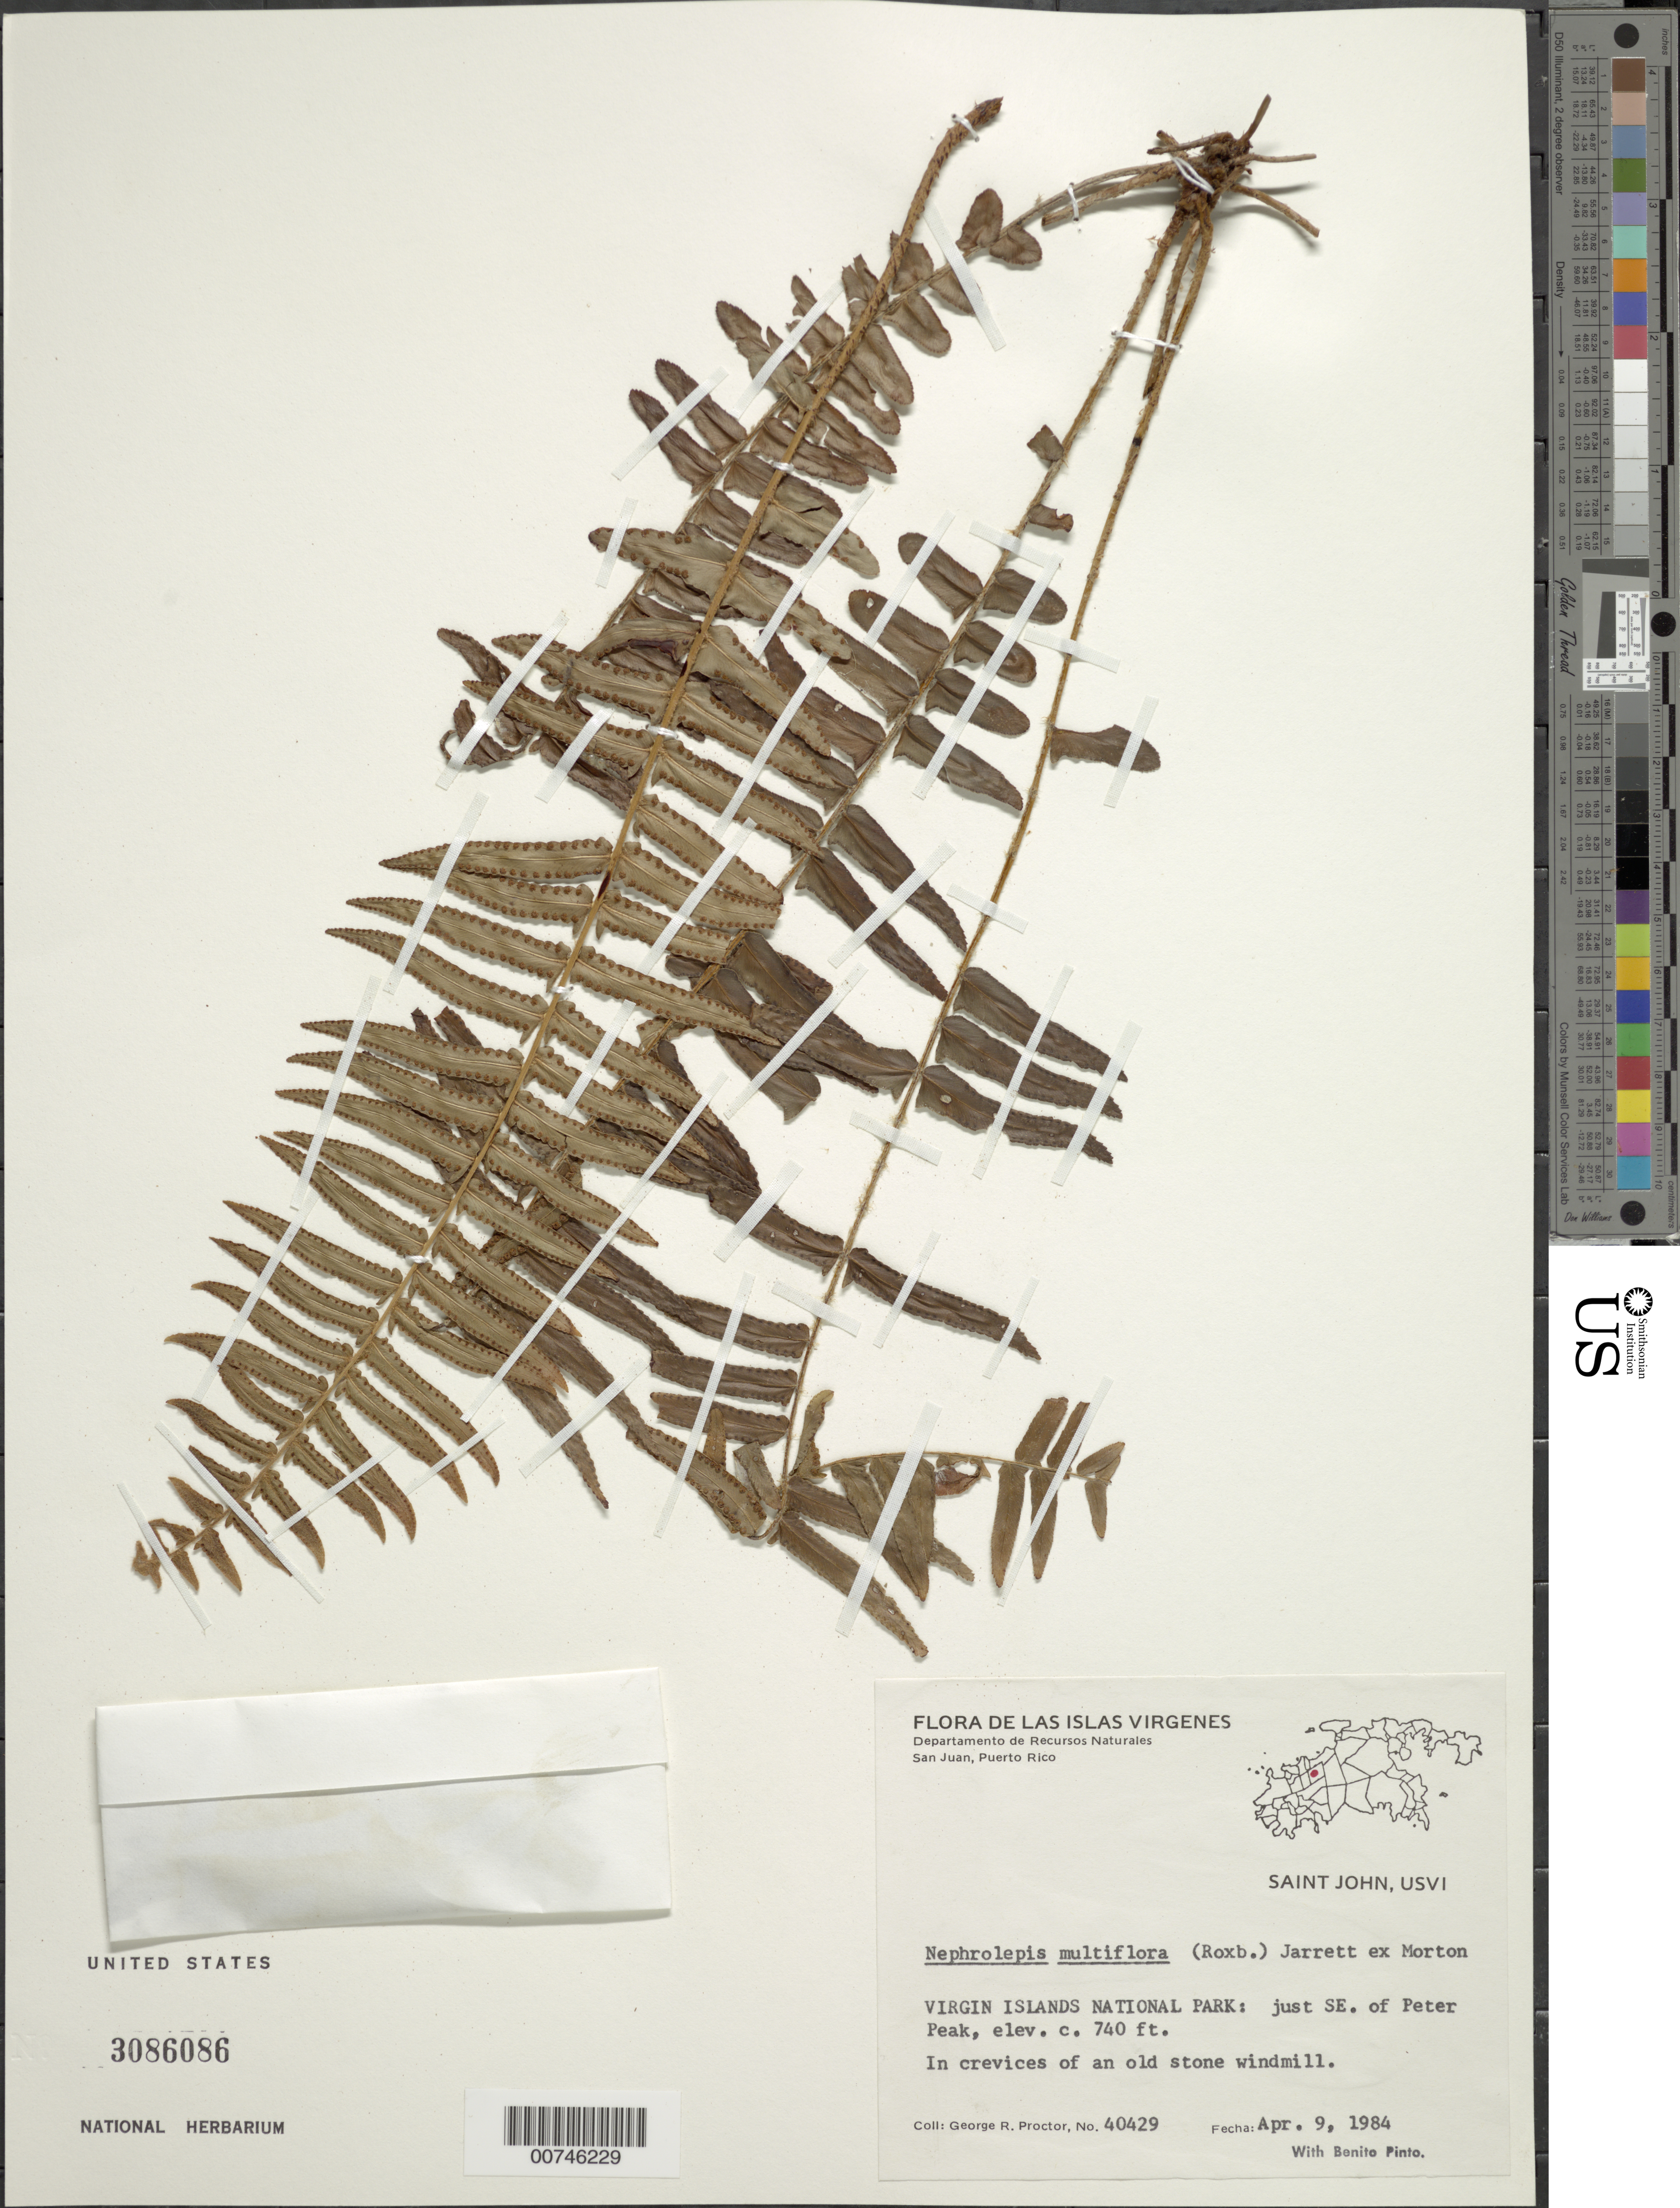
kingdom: Plantae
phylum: Tracheophyta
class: Polypodiopsida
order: Polypodiales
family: Nephrolepidaceae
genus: Nephrolepis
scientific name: Nephrolepis multiflora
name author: (Roxb.) F.M. Jarrett ex C.V. Morton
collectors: G. R. Proctor & B. Pinto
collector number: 40429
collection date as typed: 09 Apr 1984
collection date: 1984-04-09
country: U.S. Virgin Islands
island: St. John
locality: Virgin Islands National Park: just SE of Peter Peak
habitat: In crevices of an old stone windmill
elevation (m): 226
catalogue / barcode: US 3086086